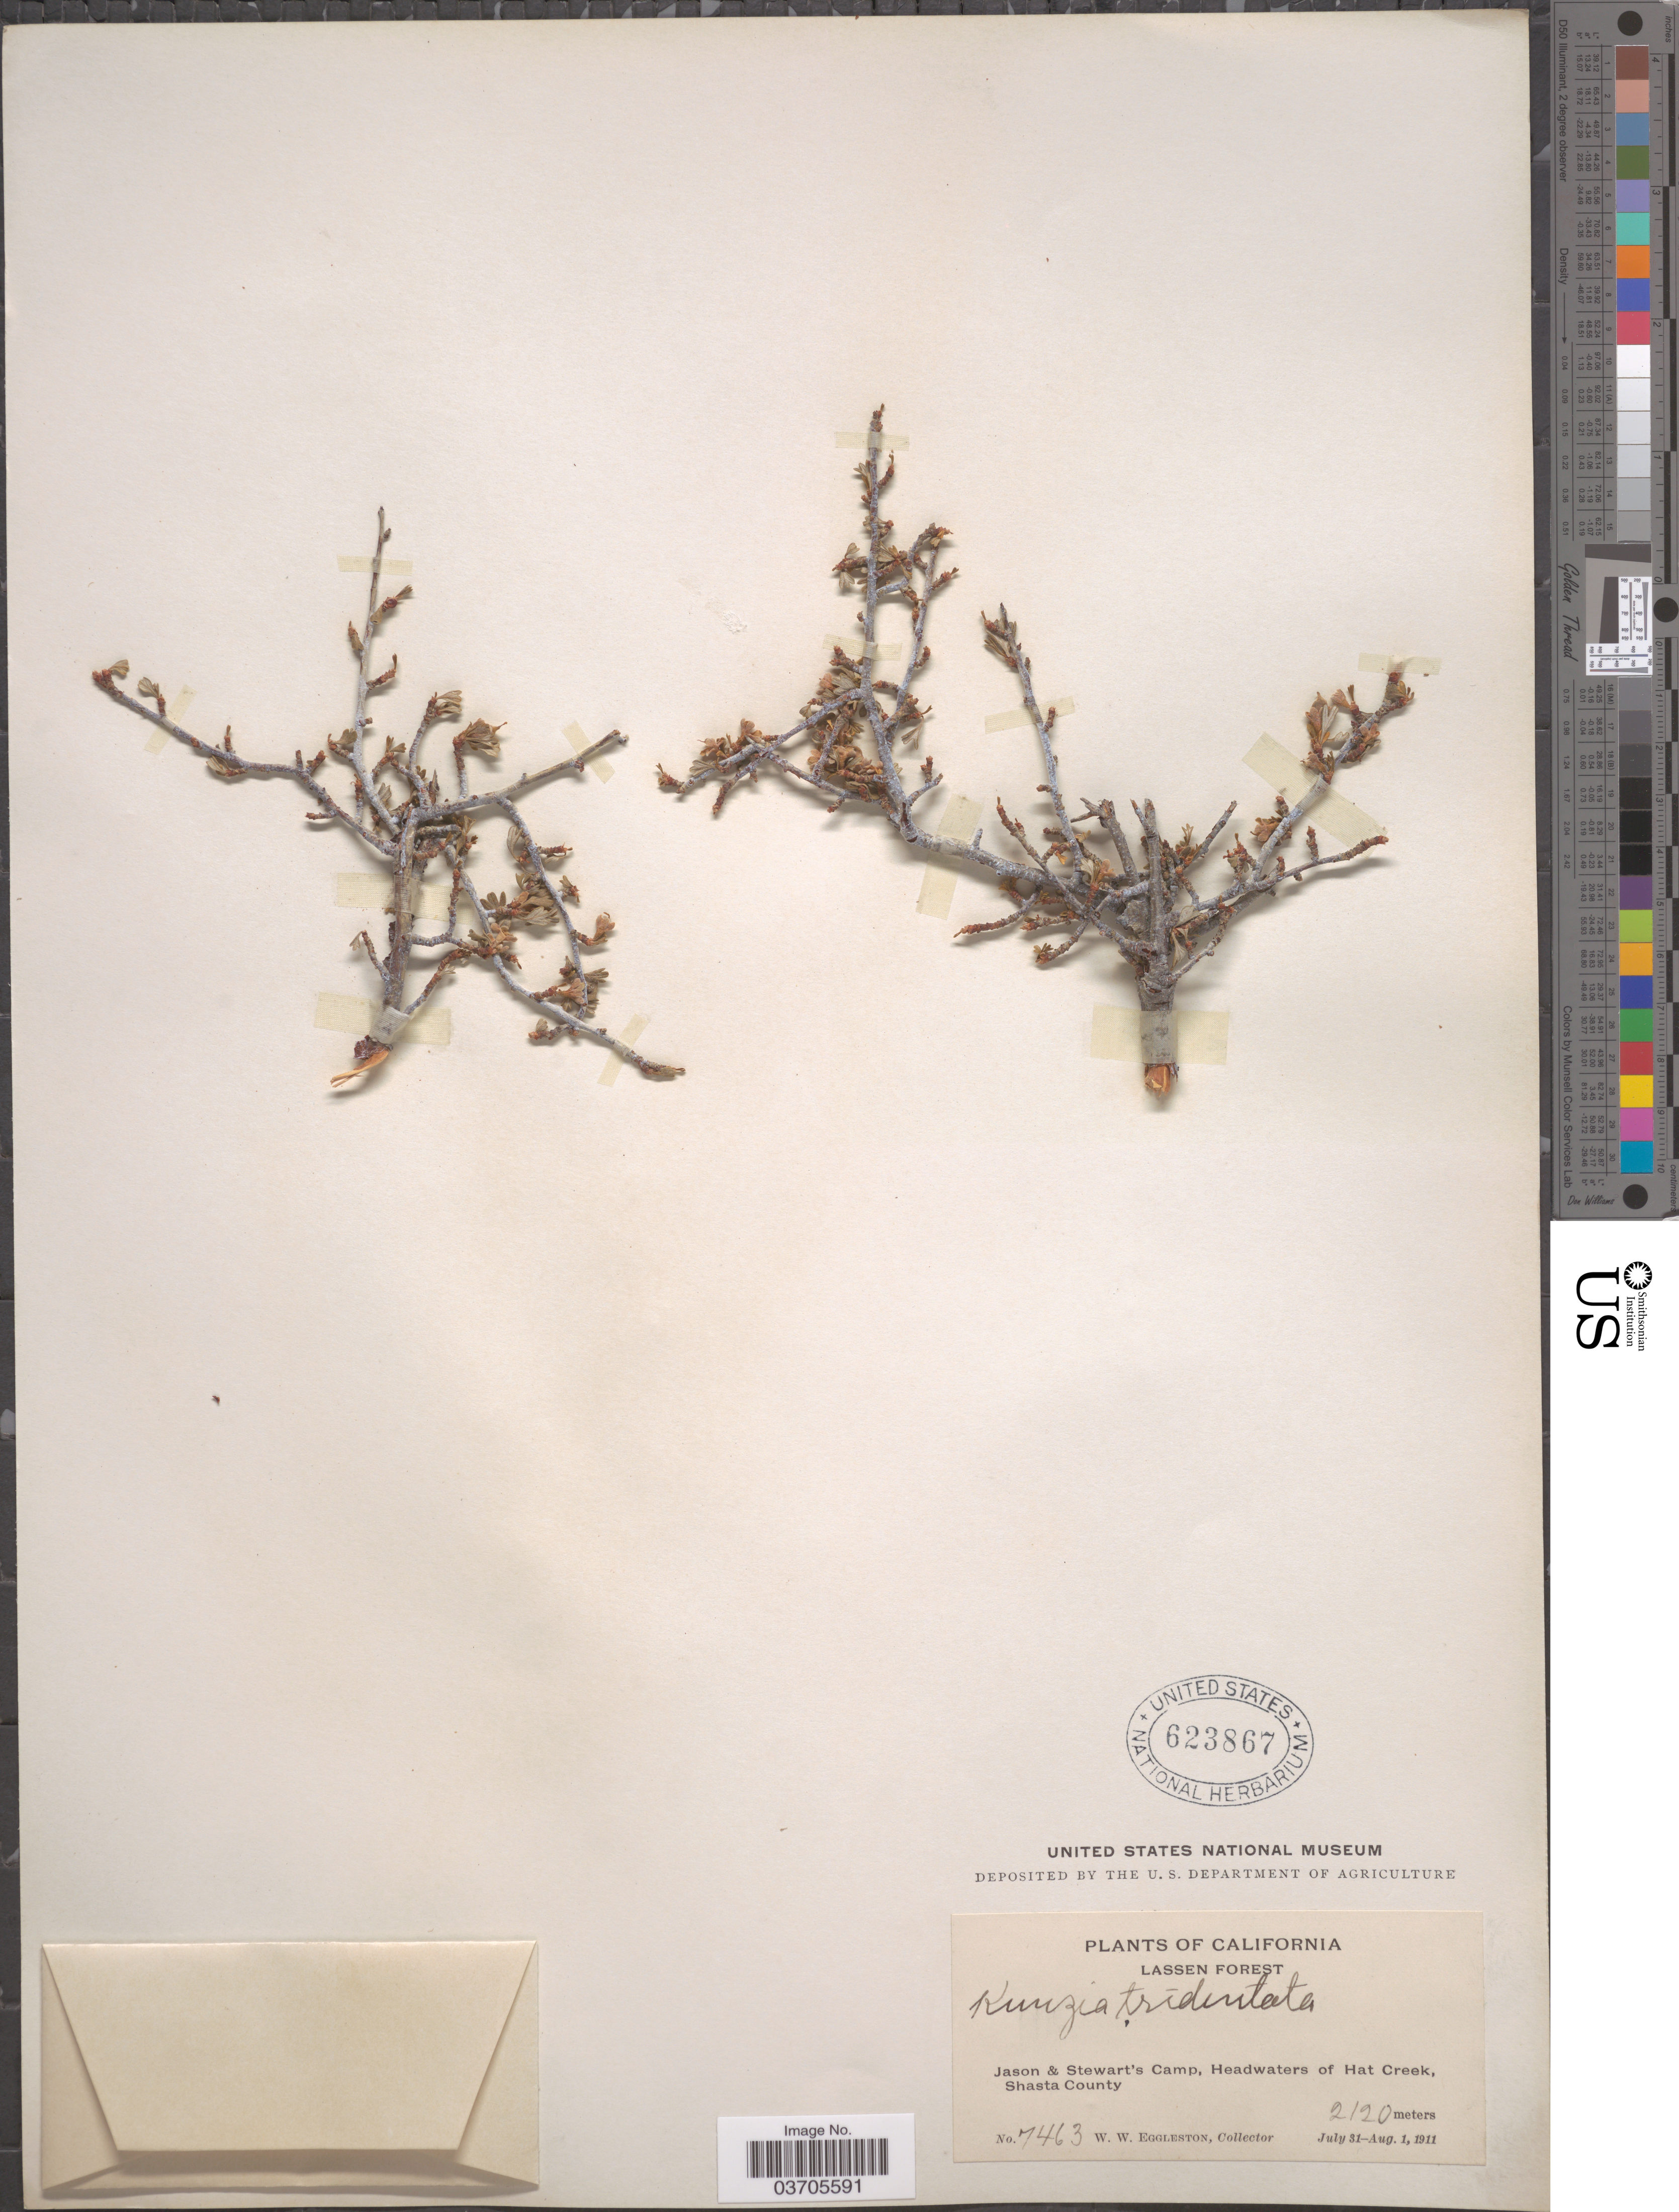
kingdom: Plantae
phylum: Tracheophyta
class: Magnoliopsida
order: Rosales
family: Rosaceae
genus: Purshia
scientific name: Purshia tridentata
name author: (Pursh) DC.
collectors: W. W. Eggleston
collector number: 7463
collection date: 1911-07-31/1911-08-01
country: United States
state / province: California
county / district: Shasta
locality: Lassen Forest. Jason & Stewart's Camp, Headwaters of Hat Creek, Shasta County.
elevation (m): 2120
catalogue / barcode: US 623867